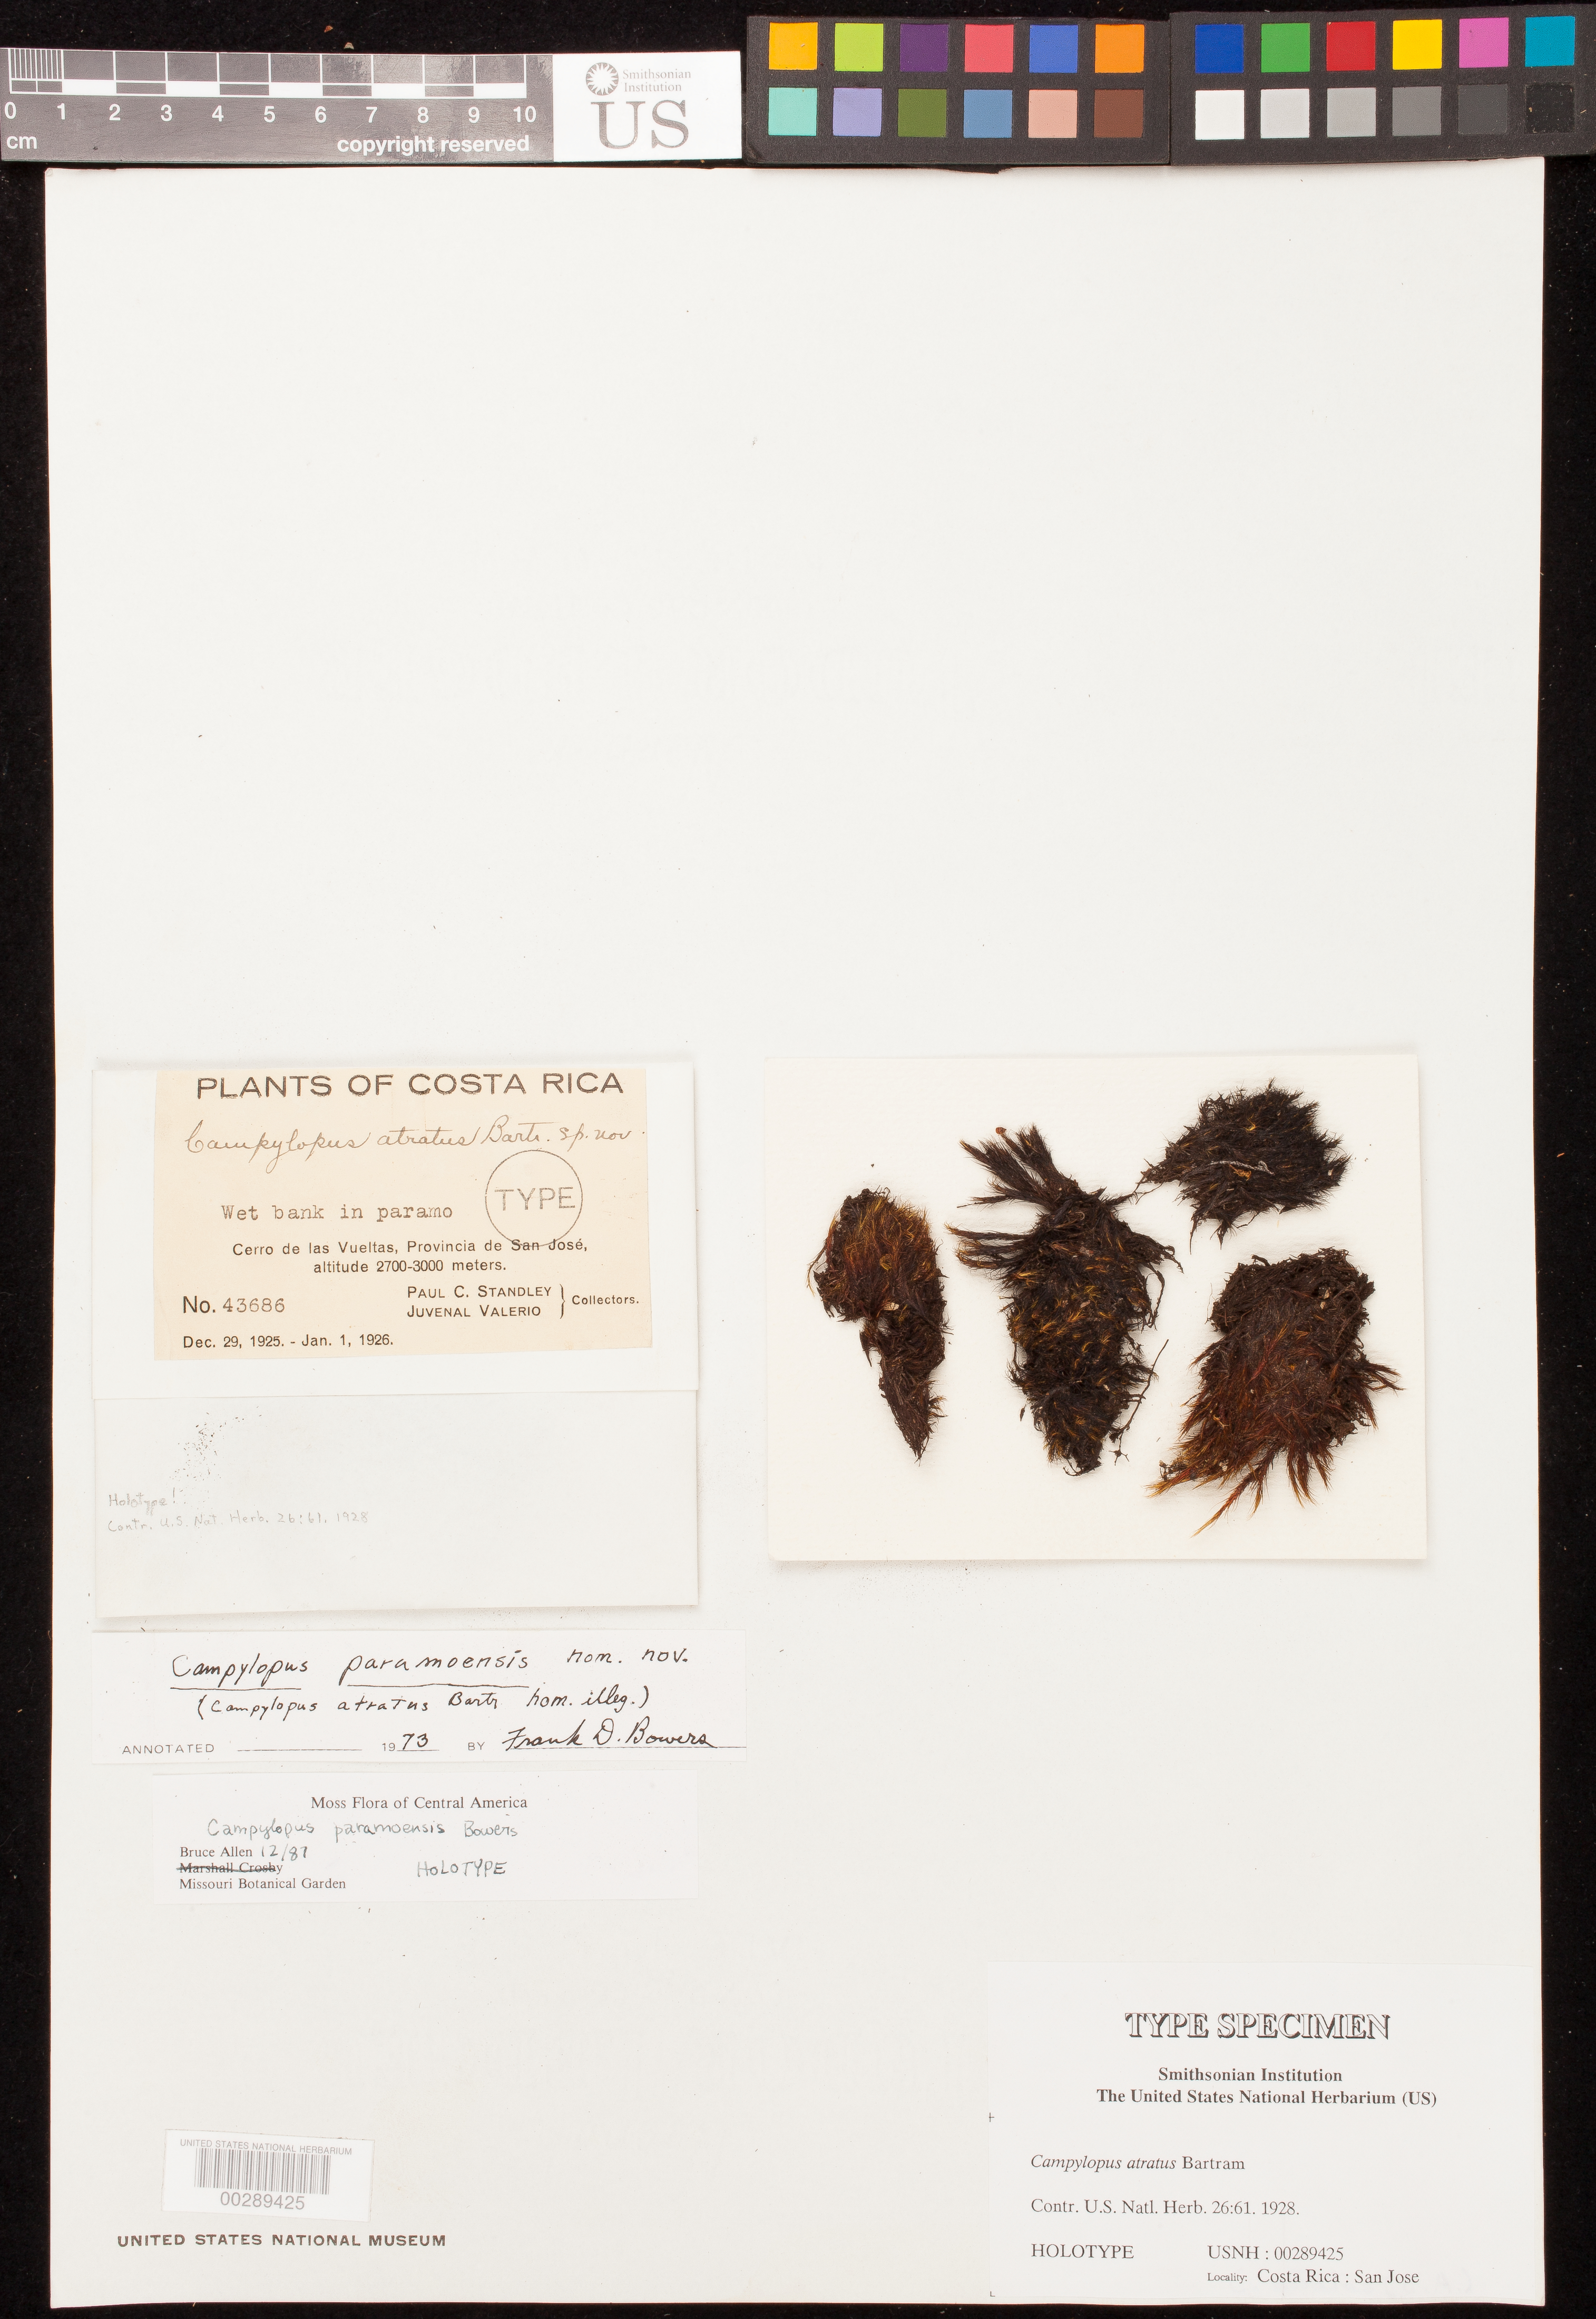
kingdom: Plantae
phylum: Bryophyta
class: Bryopsida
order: Dicranales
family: Leucobryaceae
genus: Campylopus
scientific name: Campylopus atratus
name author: E.B. Bartram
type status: Holotype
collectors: P. C. Standley & J. Valerio R.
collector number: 43686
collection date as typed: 29 Dec 1925 to 01 Jan 1926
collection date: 1925-12-29/1926-01-01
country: Costa Rica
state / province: San José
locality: Cerro de las Vueltas.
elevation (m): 2700